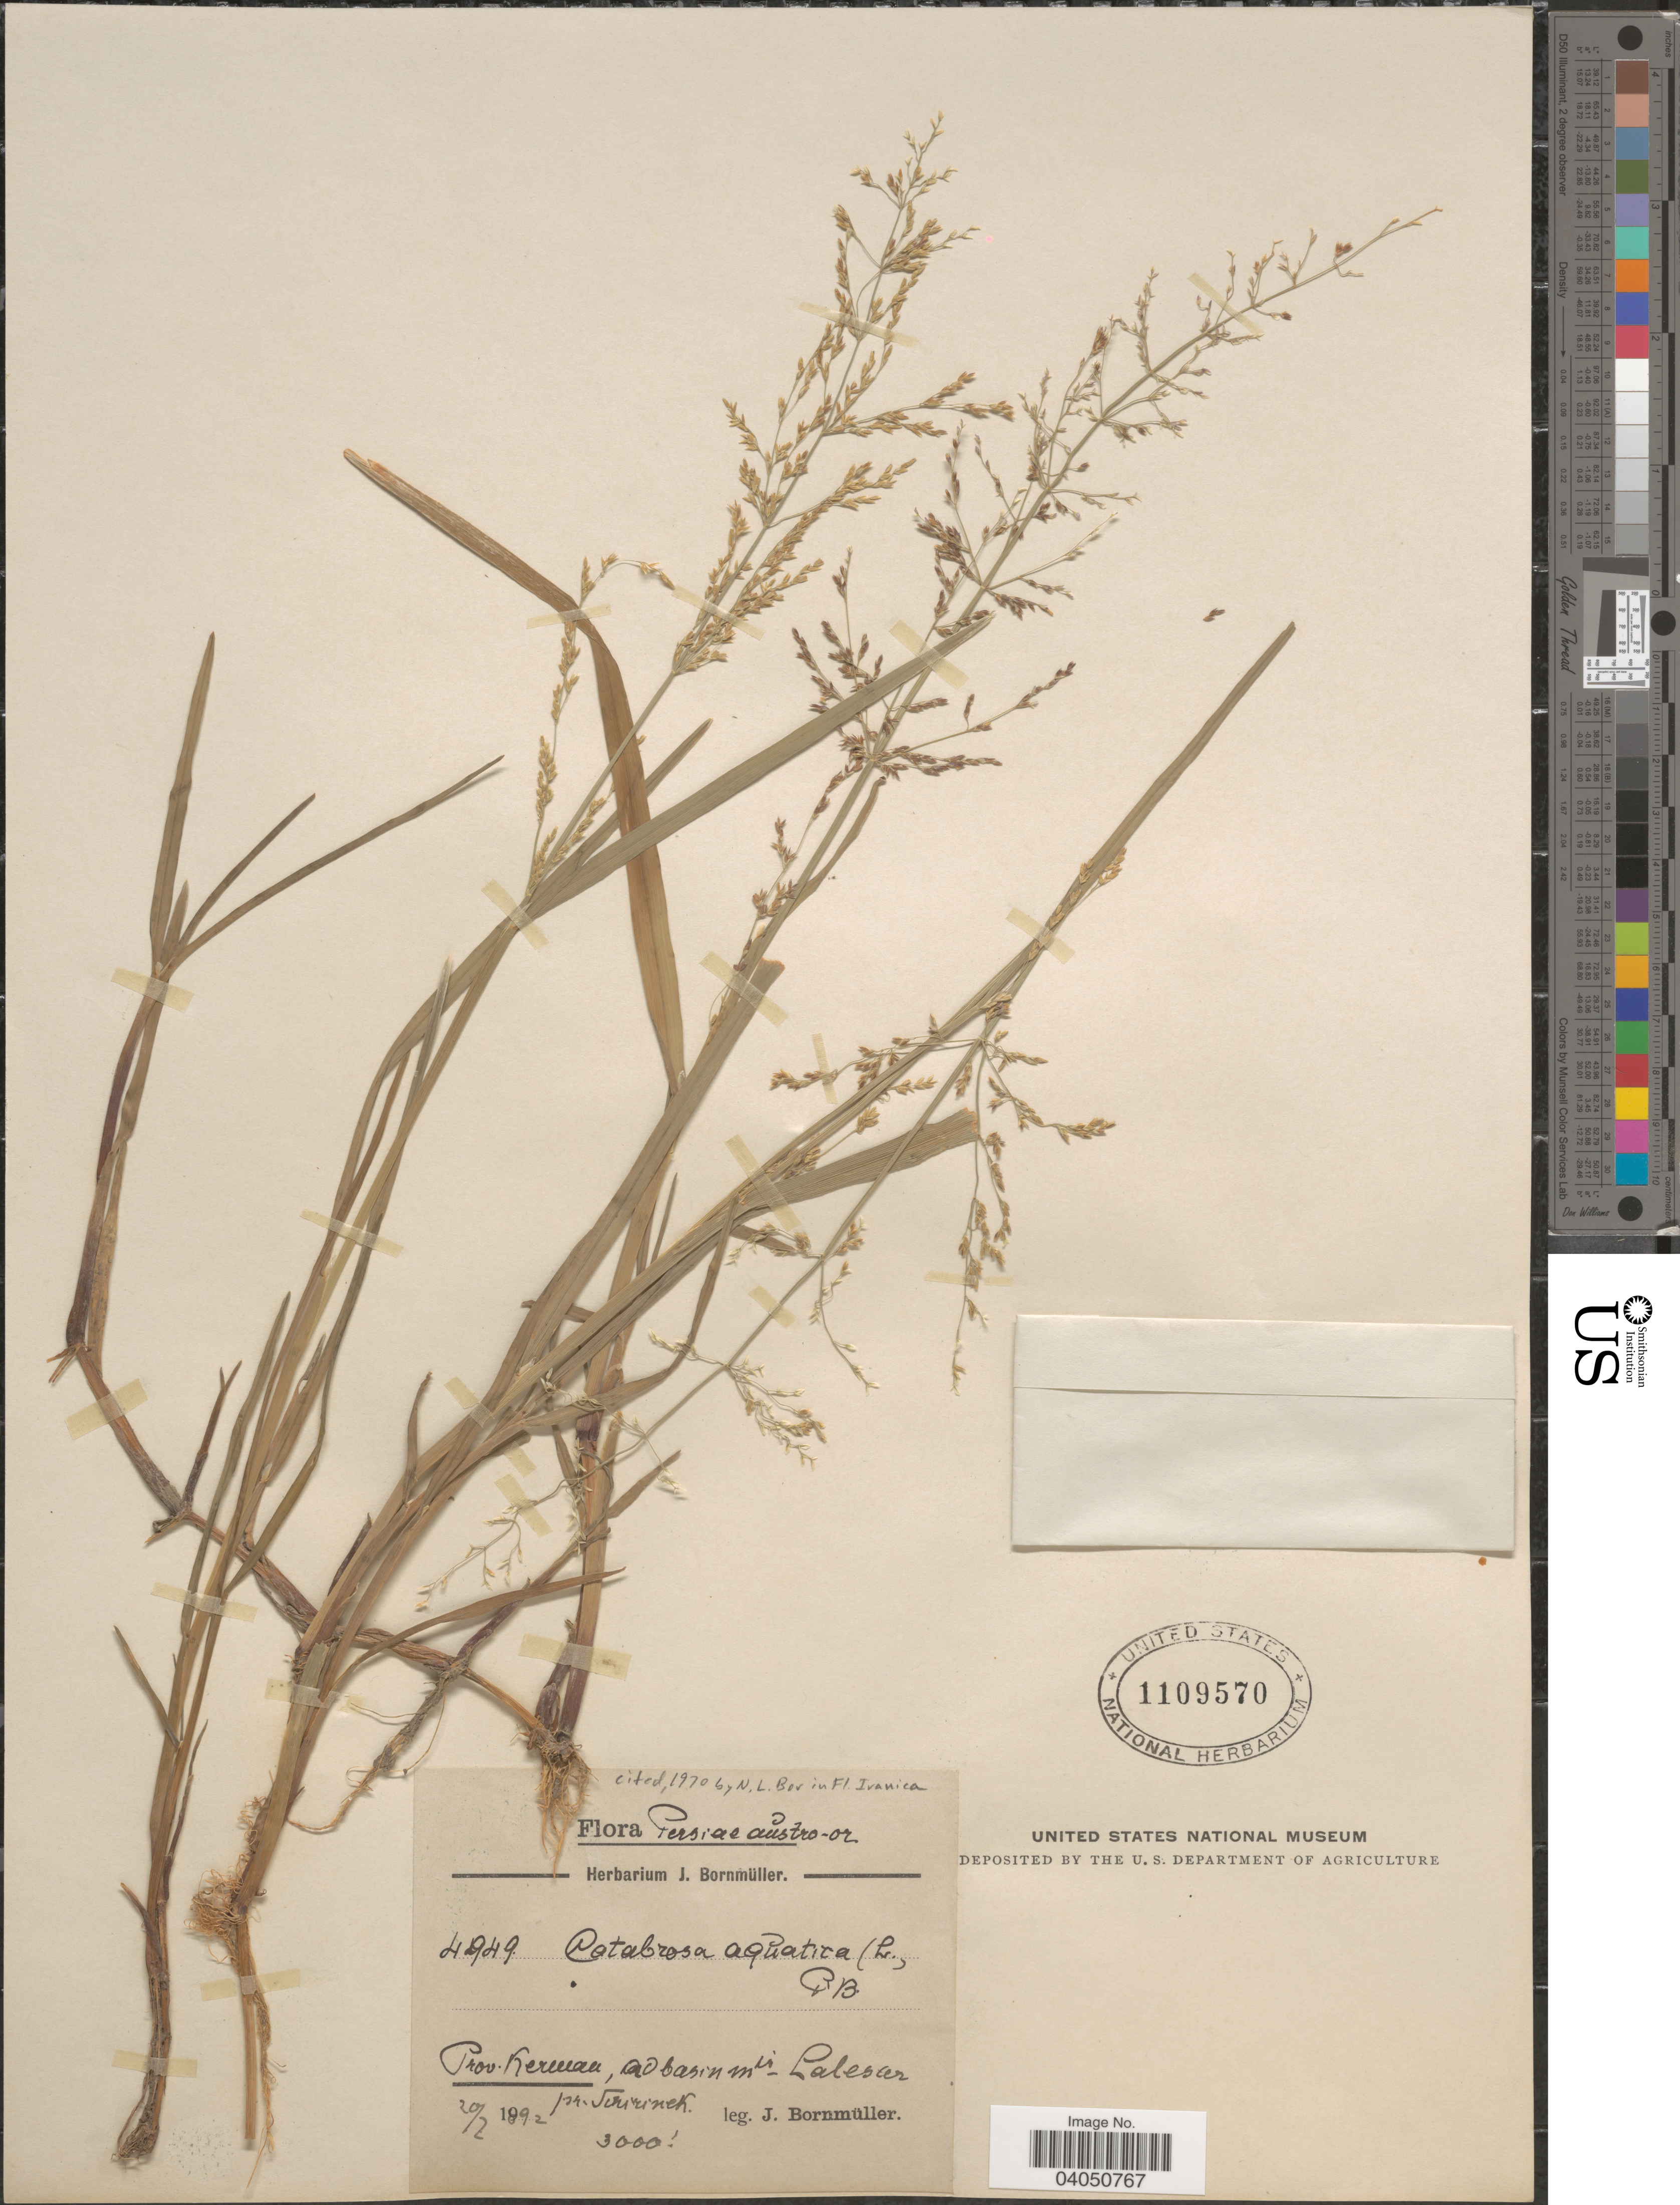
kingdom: Plantae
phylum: Tracheophyta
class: Liliopsida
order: Poales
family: Poaceae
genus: Catabrosa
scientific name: Catabrosa aquatica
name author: (L.) P. Beauv.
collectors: J. Bornmüller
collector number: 4949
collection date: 1892-02-20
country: Iran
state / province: Kerman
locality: Persiae austro-or. Prov. Kerman, ad basin mir Lalesar pr. Schirinek.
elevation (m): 914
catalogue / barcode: US 1109570